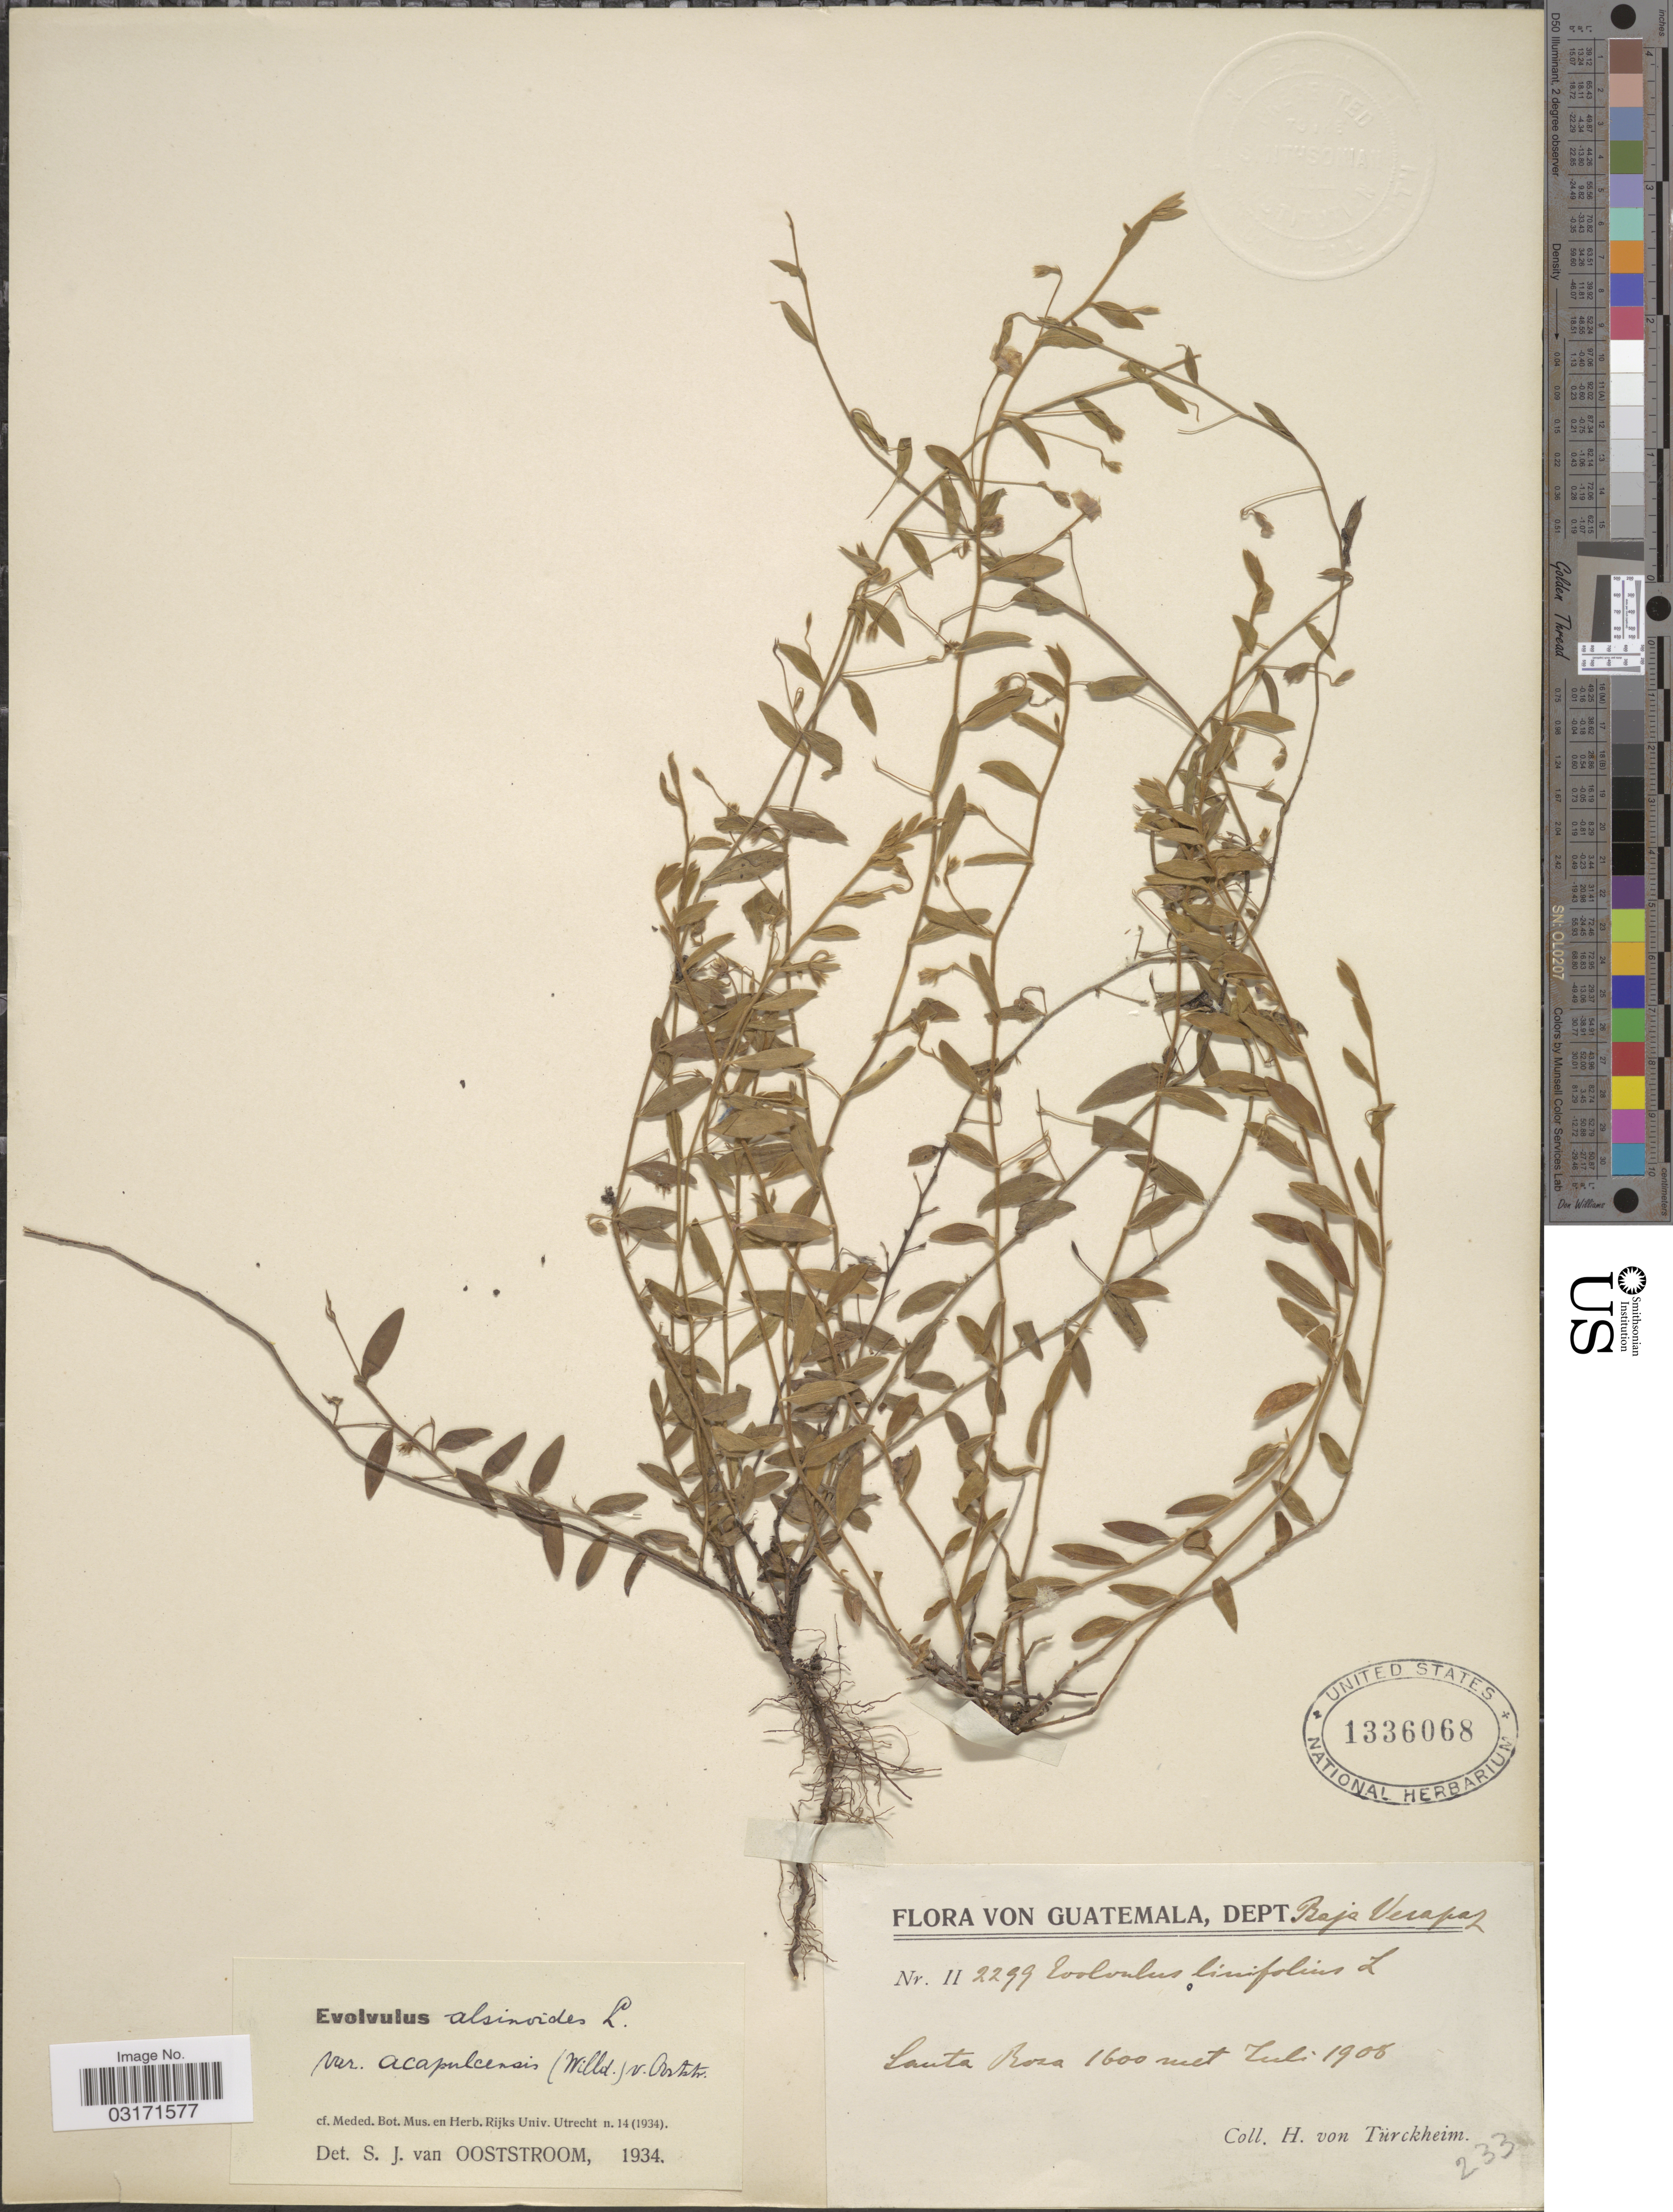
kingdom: Plantae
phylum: Tracheophyta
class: Magnoliopsida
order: Solanales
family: Convolvulaceae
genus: Evolvulus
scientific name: Evolvulus alsinoides var. acapulcensis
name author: (Willd. ex Schult.) Ooststr.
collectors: H. von Türckheim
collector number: II2299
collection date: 1908-07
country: Guatemala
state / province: Baja Verapaz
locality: Dept. Baja Verapaz, Santa Rosa.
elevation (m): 1600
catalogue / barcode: US 1336068